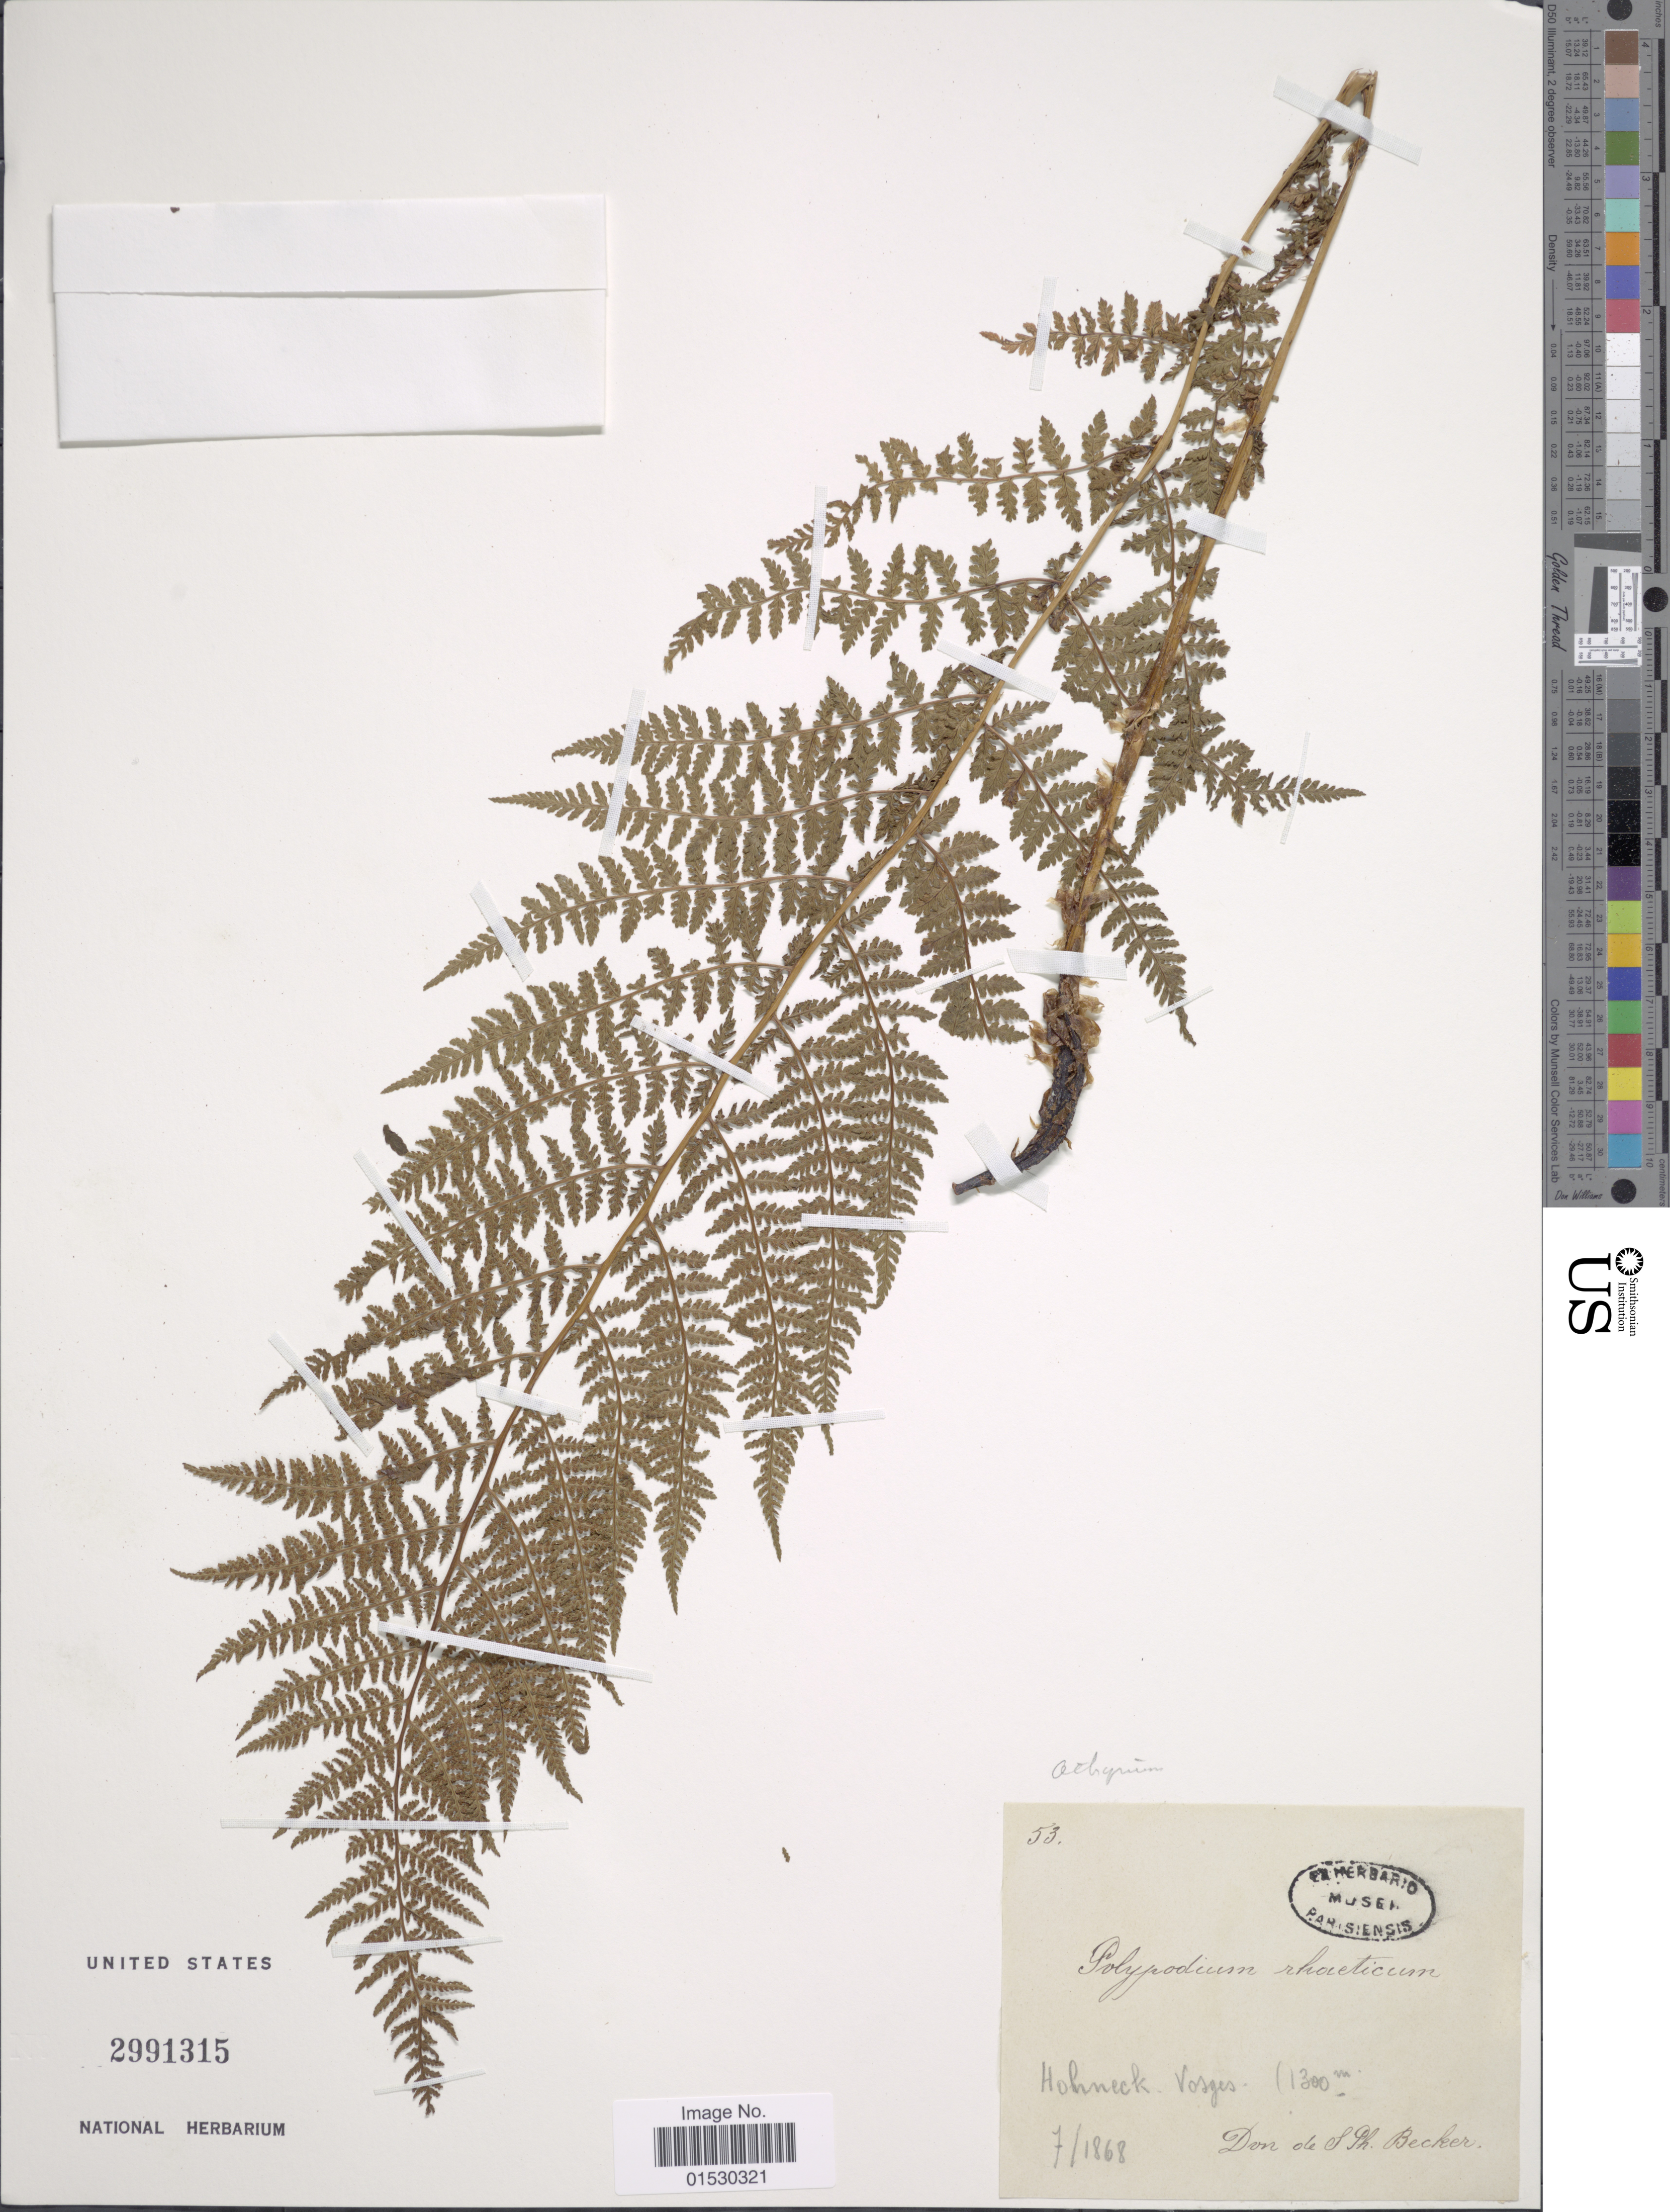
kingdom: Plantae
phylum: Tracheophyta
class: Polypodiopsida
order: Polypodiales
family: Athyriaceae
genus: Athyrium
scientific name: Athyrium filix-femina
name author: (L.) Roth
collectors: D. Becker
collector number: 53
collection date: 1868-07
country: France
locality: Hohneck, Vosges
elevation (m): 1300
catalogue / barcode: US 2991315